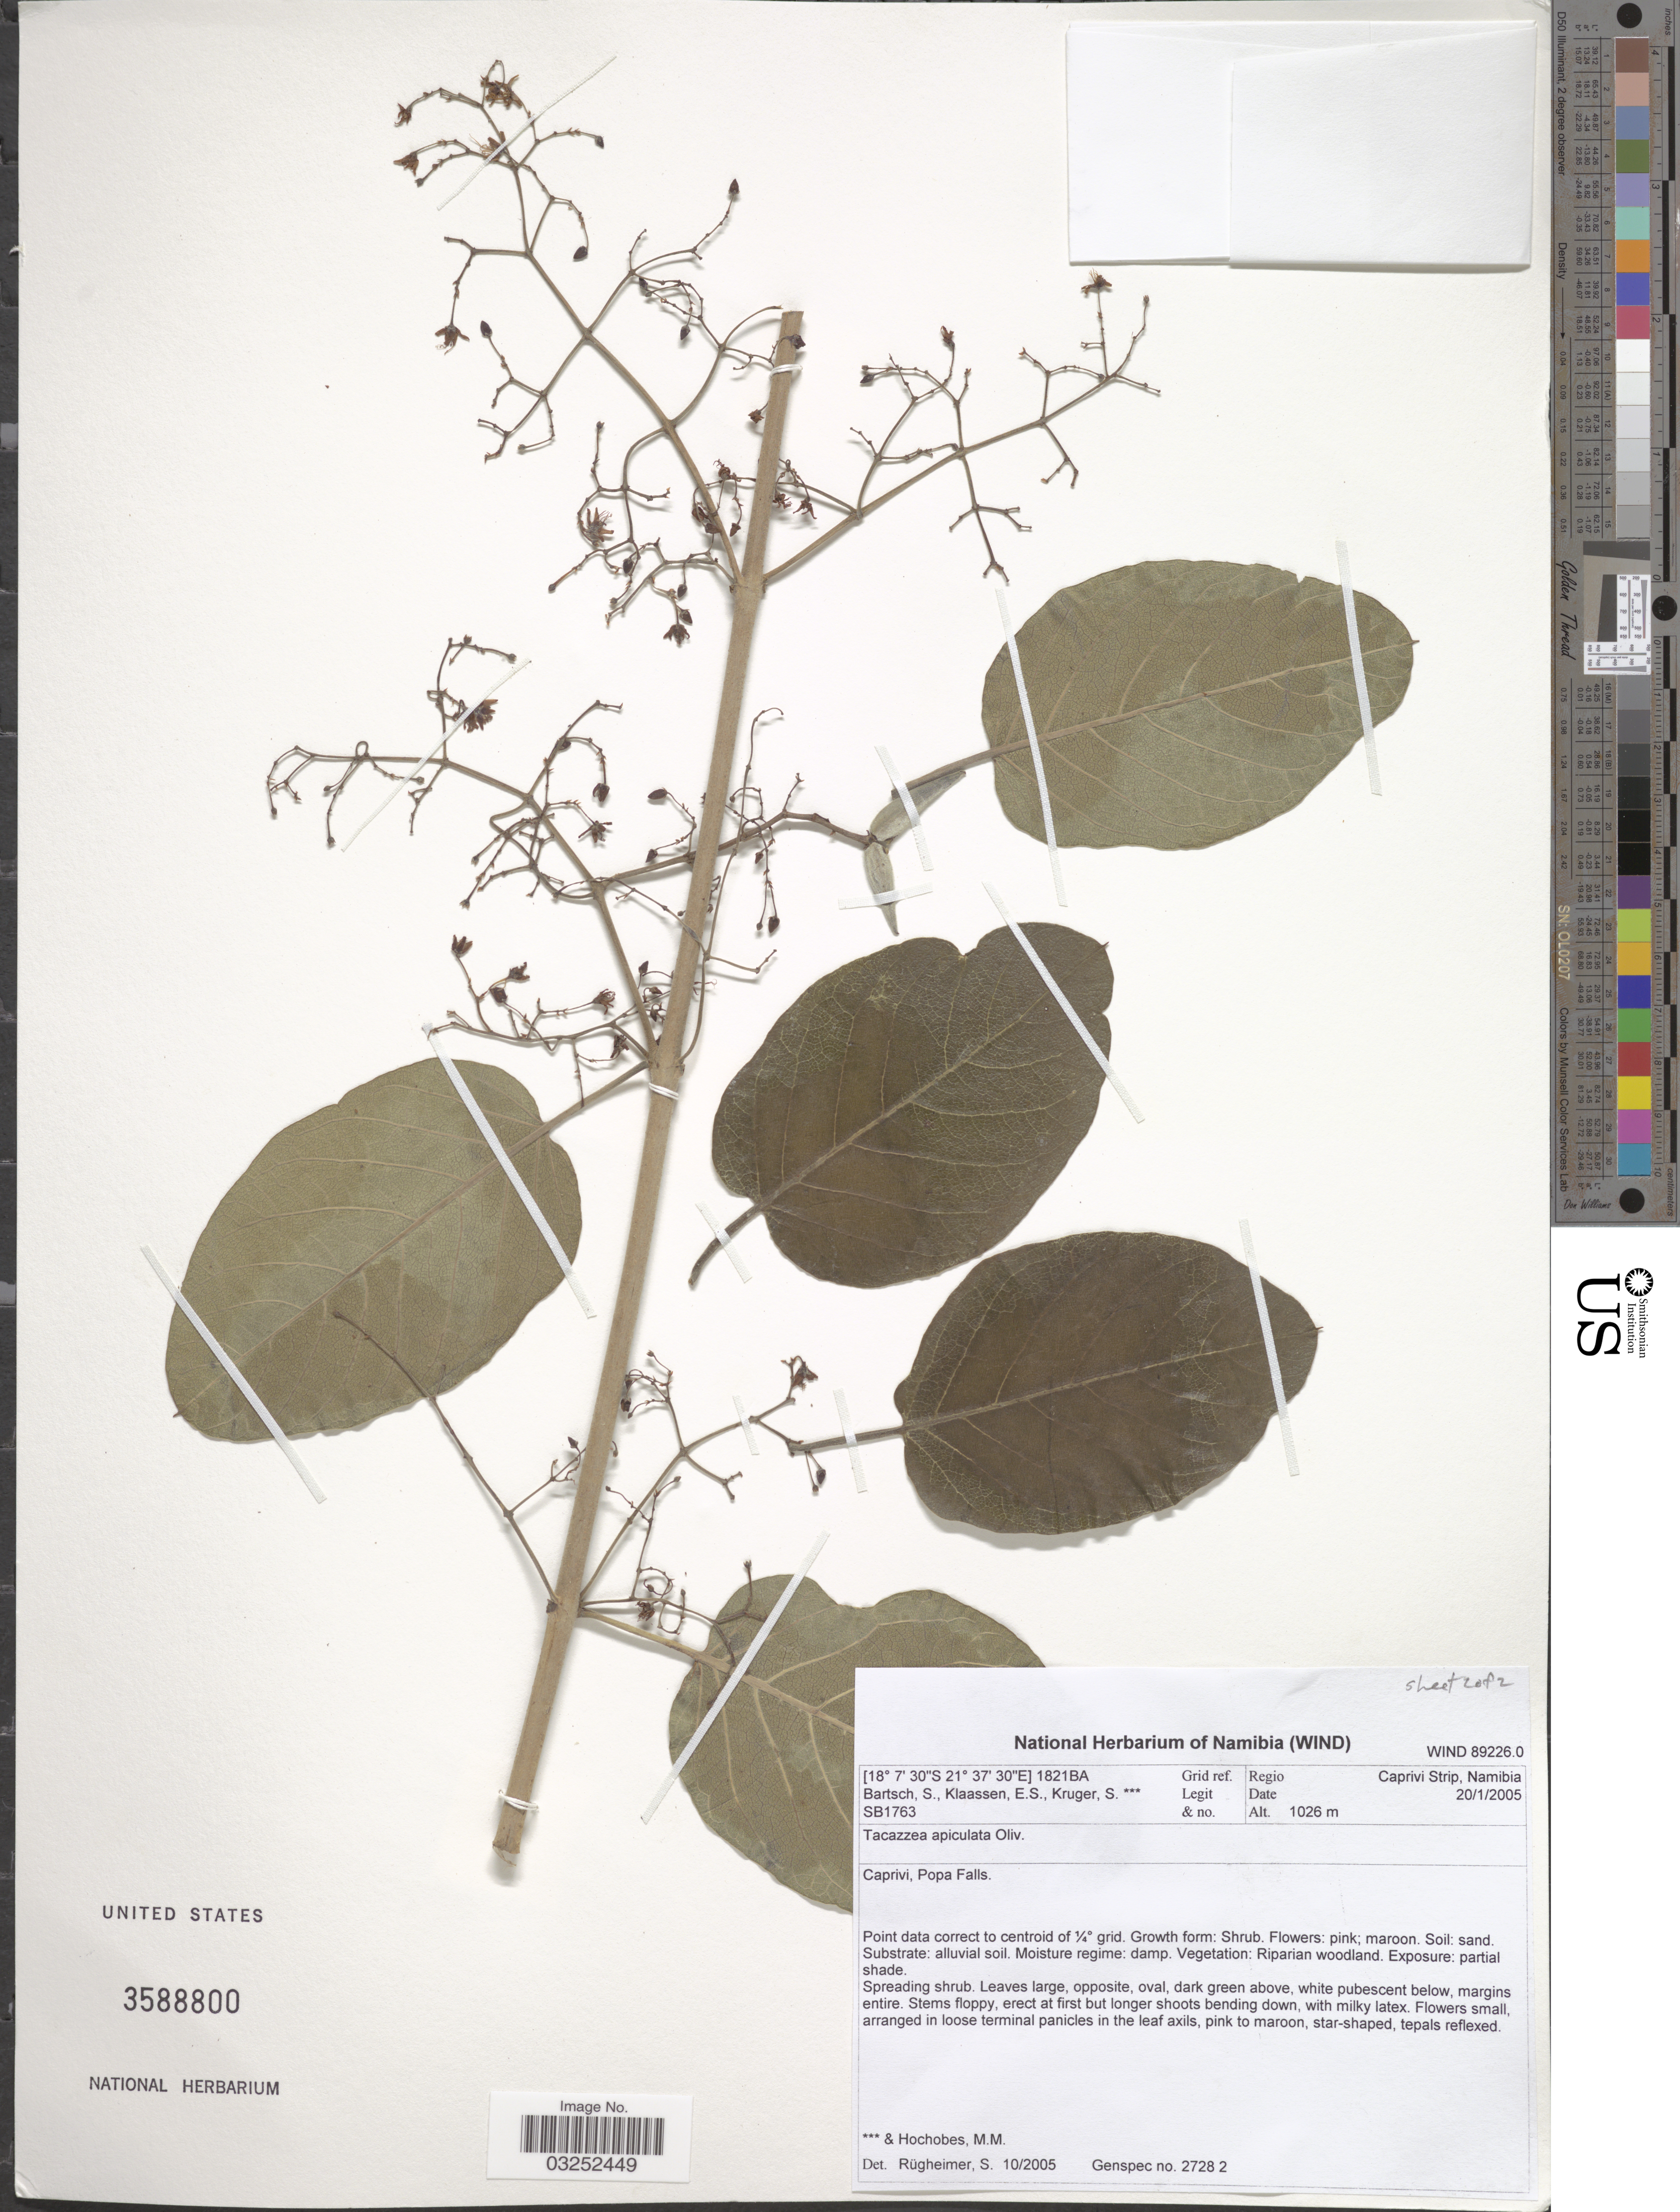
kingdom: Plantae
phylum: Tracheophyta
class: Magnoliopsida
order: Gentianales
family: Apocynaceae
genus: Tacazzea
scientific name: Tacazzea apiculata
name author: Oliv.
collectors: S. Bartsch, E. S. Klaassen, S. Kruger & M. Hochobes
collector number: SB1763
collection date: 2005-01-20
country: Namibia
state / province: Caprivi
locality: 1821BA Grid ref. Regio Caprivi Strip. Caprivi, Popa Falls.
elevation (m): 1026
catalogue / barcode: US 3588800